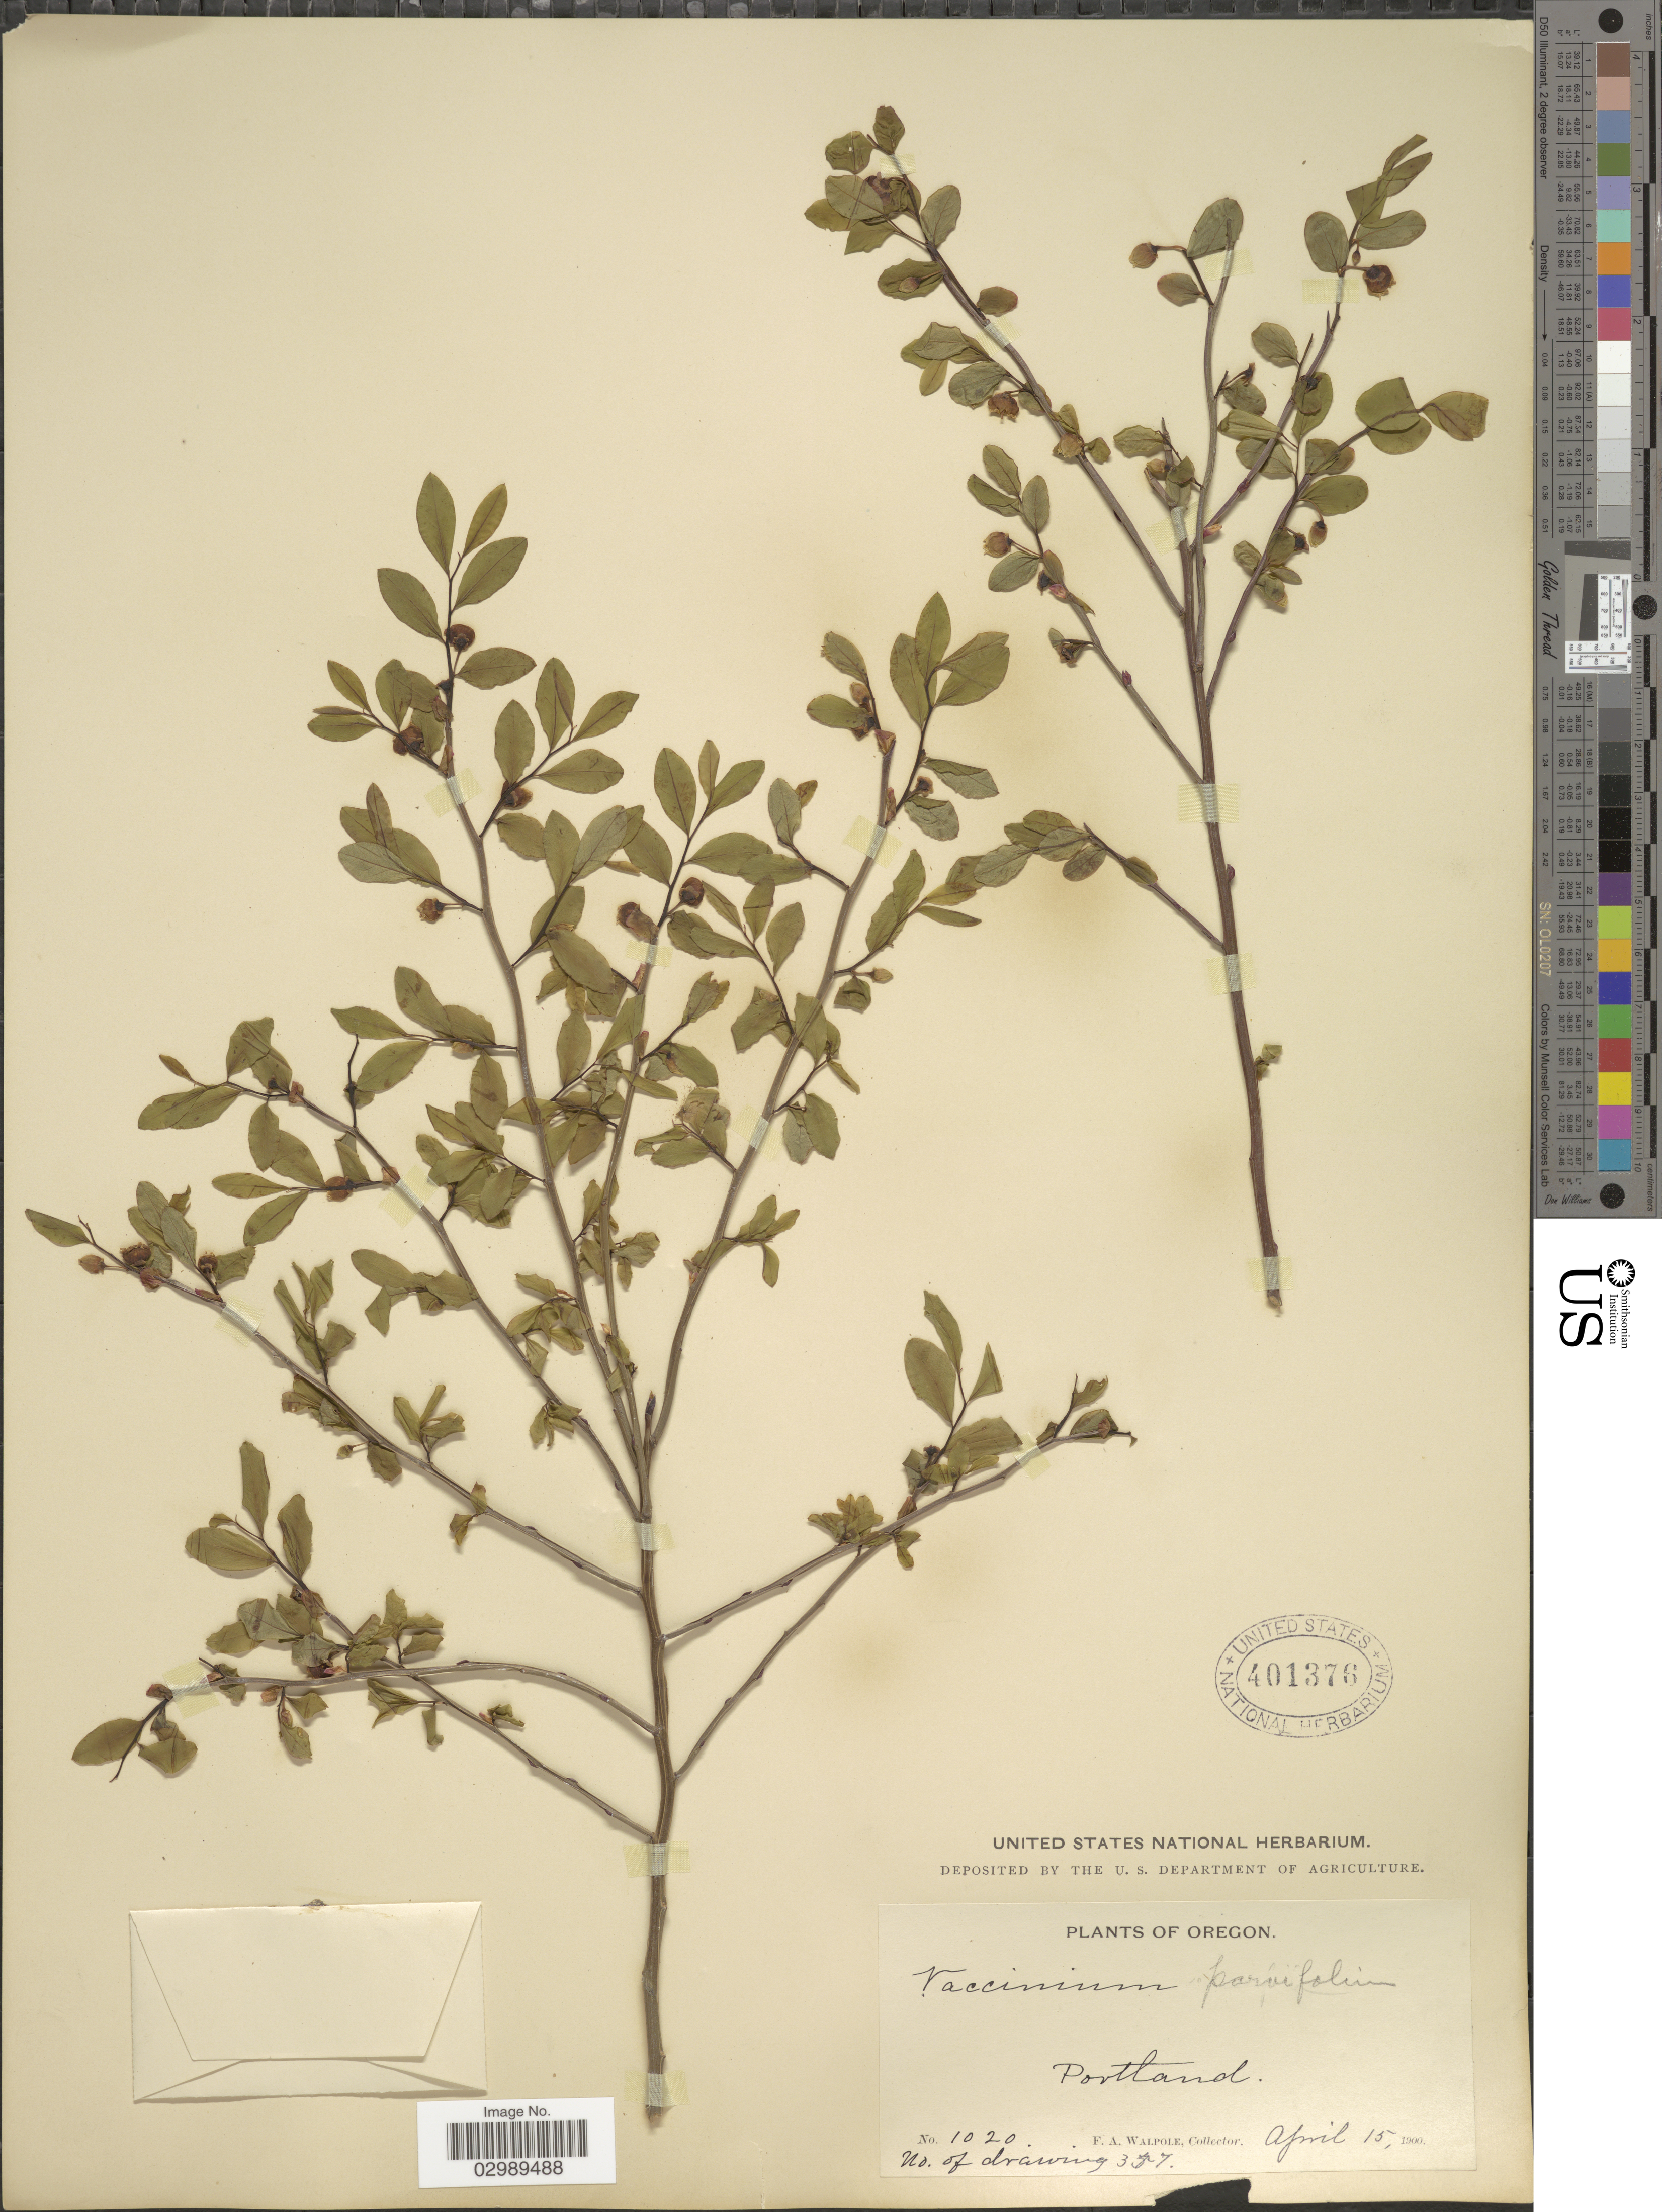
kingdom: Plantae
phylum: Tracheophyta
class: Magnoliopsida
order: Ericales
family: Ericaceae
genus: Vaccinium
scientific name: Vaccinium parvifolium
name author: Small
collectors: F. Walpole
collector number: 1020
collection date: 1900-04-15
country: United States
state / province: Oregon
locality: Portland.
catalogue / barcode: US 401376